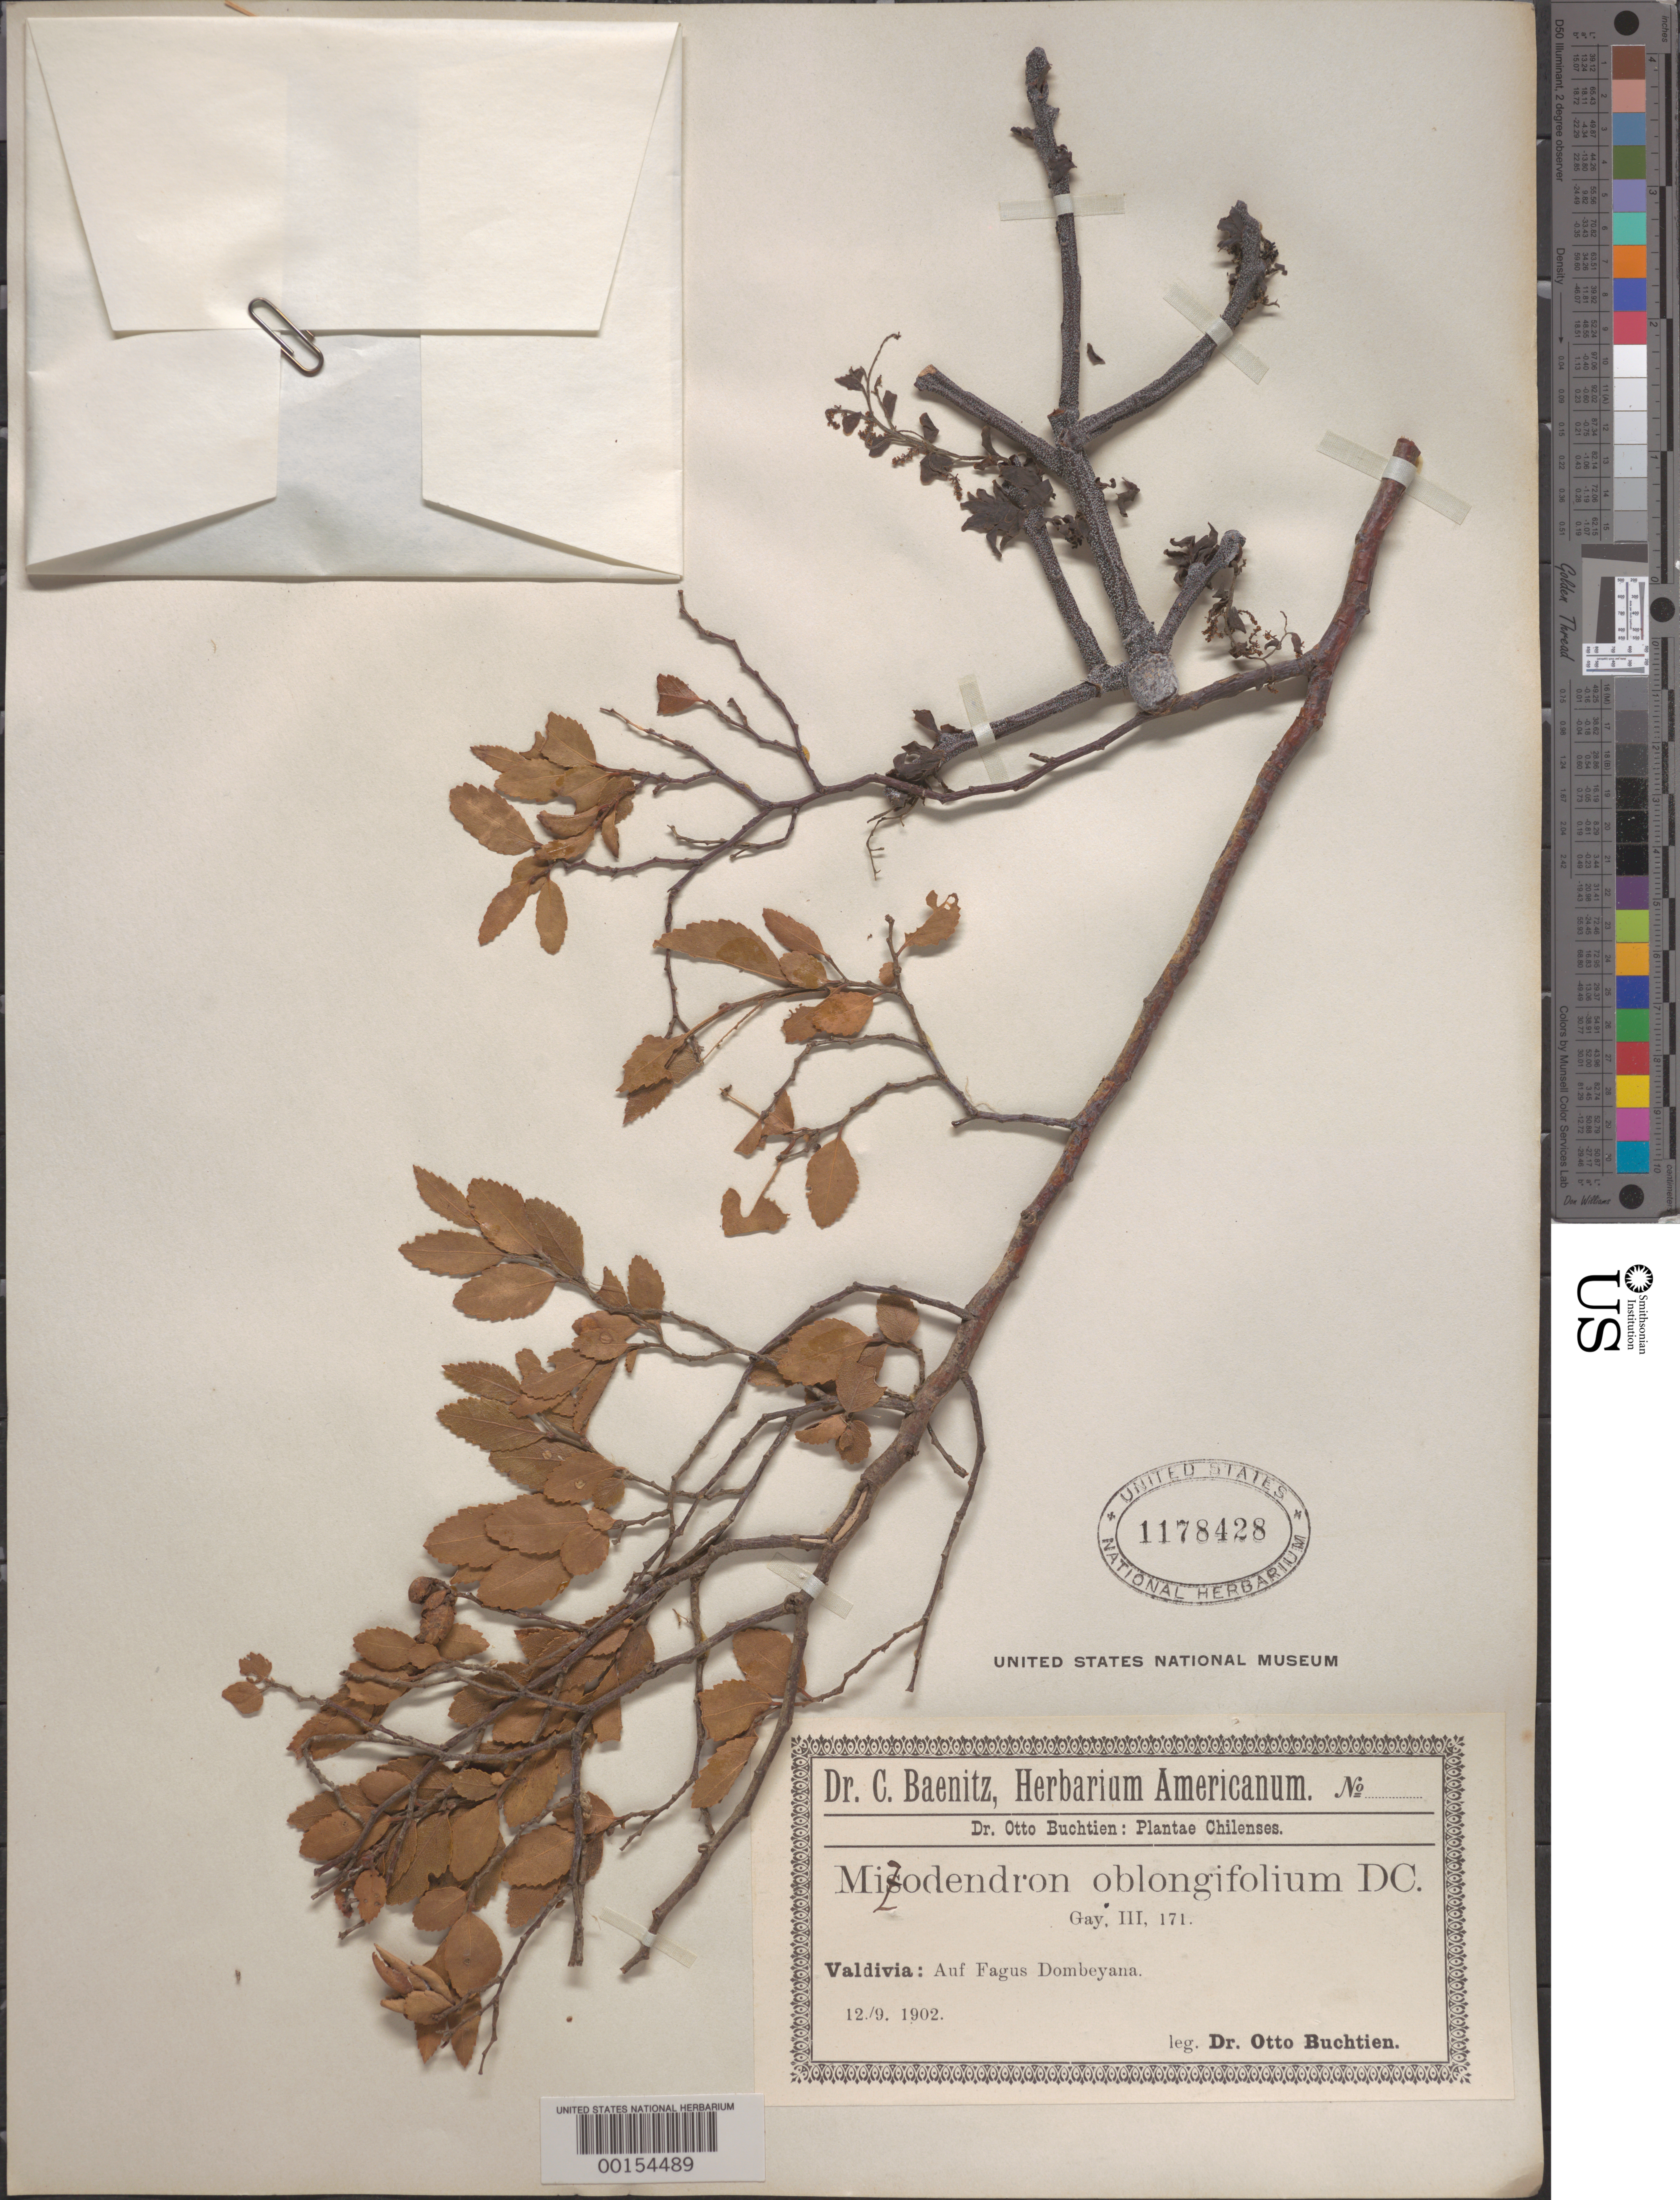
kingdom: Plantae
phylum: Tracheophyta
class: Magnoliopsida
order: Santalales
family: Misodendraceae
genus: Misodendrum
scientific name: Misodendrum oblongifolium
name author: DC.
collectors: O. Buchtien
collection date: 1902-09-12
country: Chile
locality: Valdivia: Auf Fagus Dombeyana.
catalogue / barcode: US 1178428